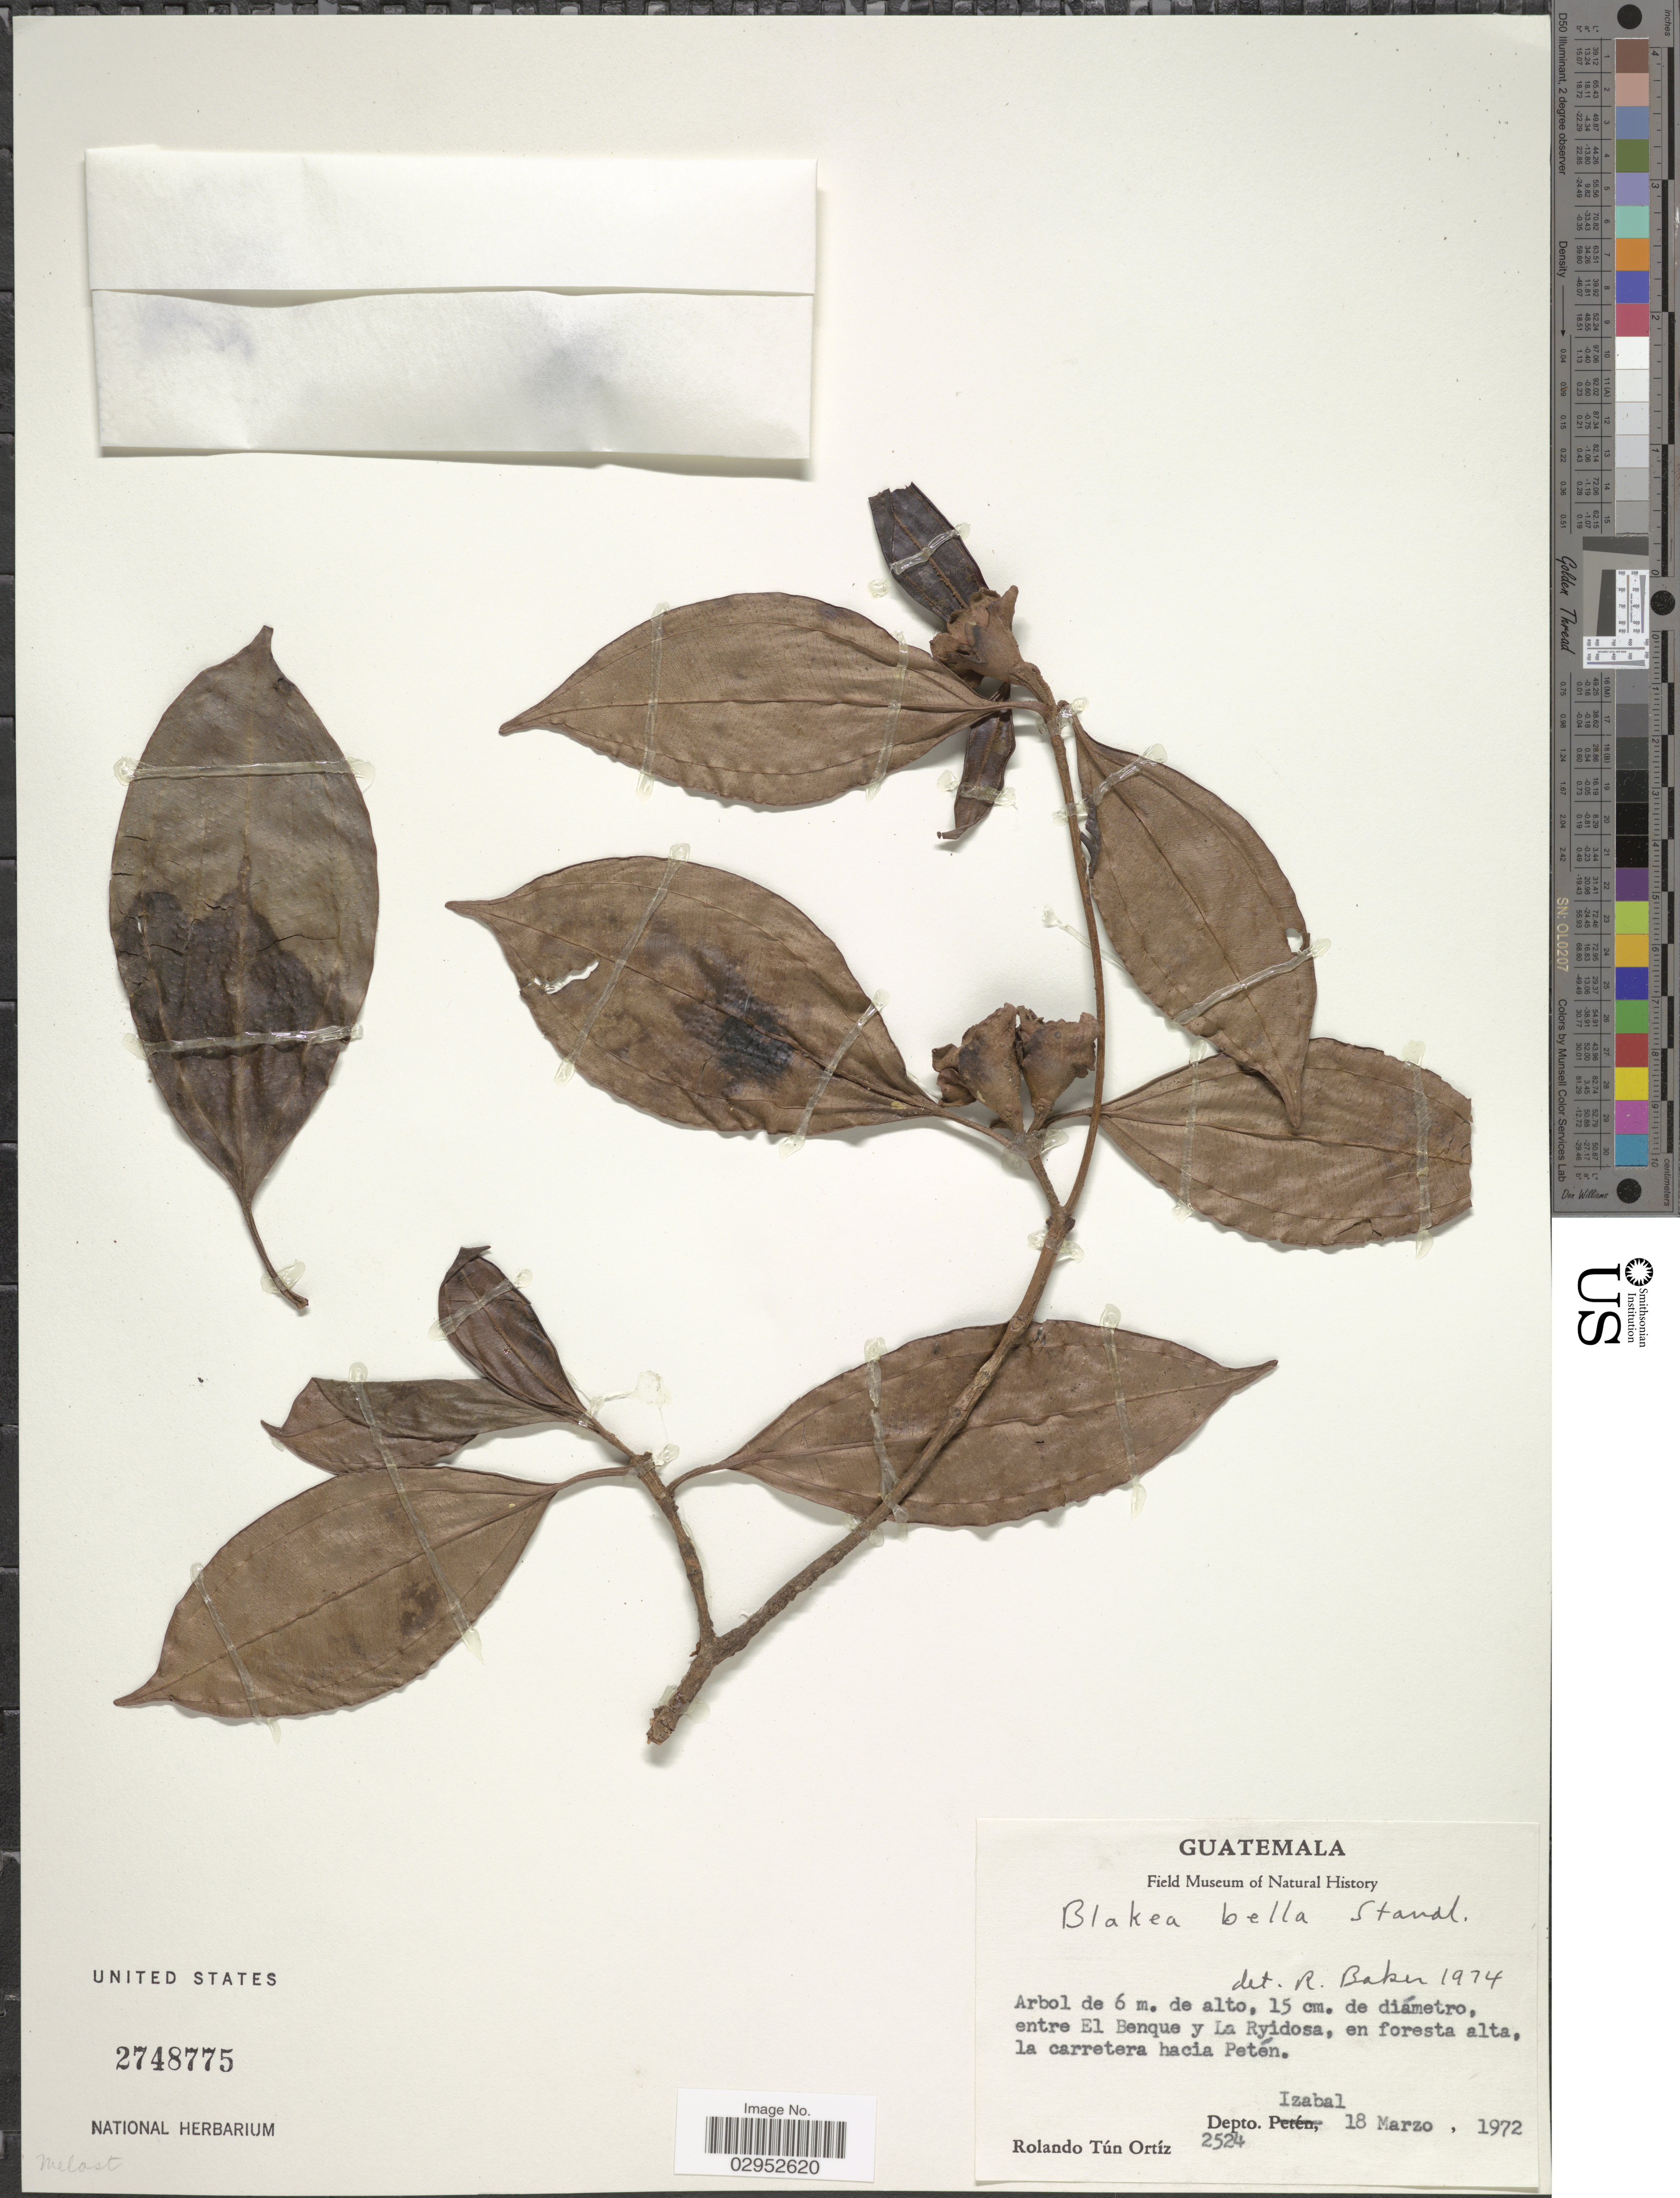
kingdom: Plantae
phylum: Tracheophyta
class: Magnoliopsida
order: Myrtales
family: Melastomataceae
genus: Blakea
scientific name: Blakea bella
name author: Standl.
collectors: R. Tún Ortíz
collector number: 2524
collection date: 1972-03-18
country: Guatemala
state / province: Izabal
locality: Entre El Benque y La Ryidosa, en foresta alta, la carretera hacia Petén. Depto. Izabal.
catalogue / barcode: US 2748775